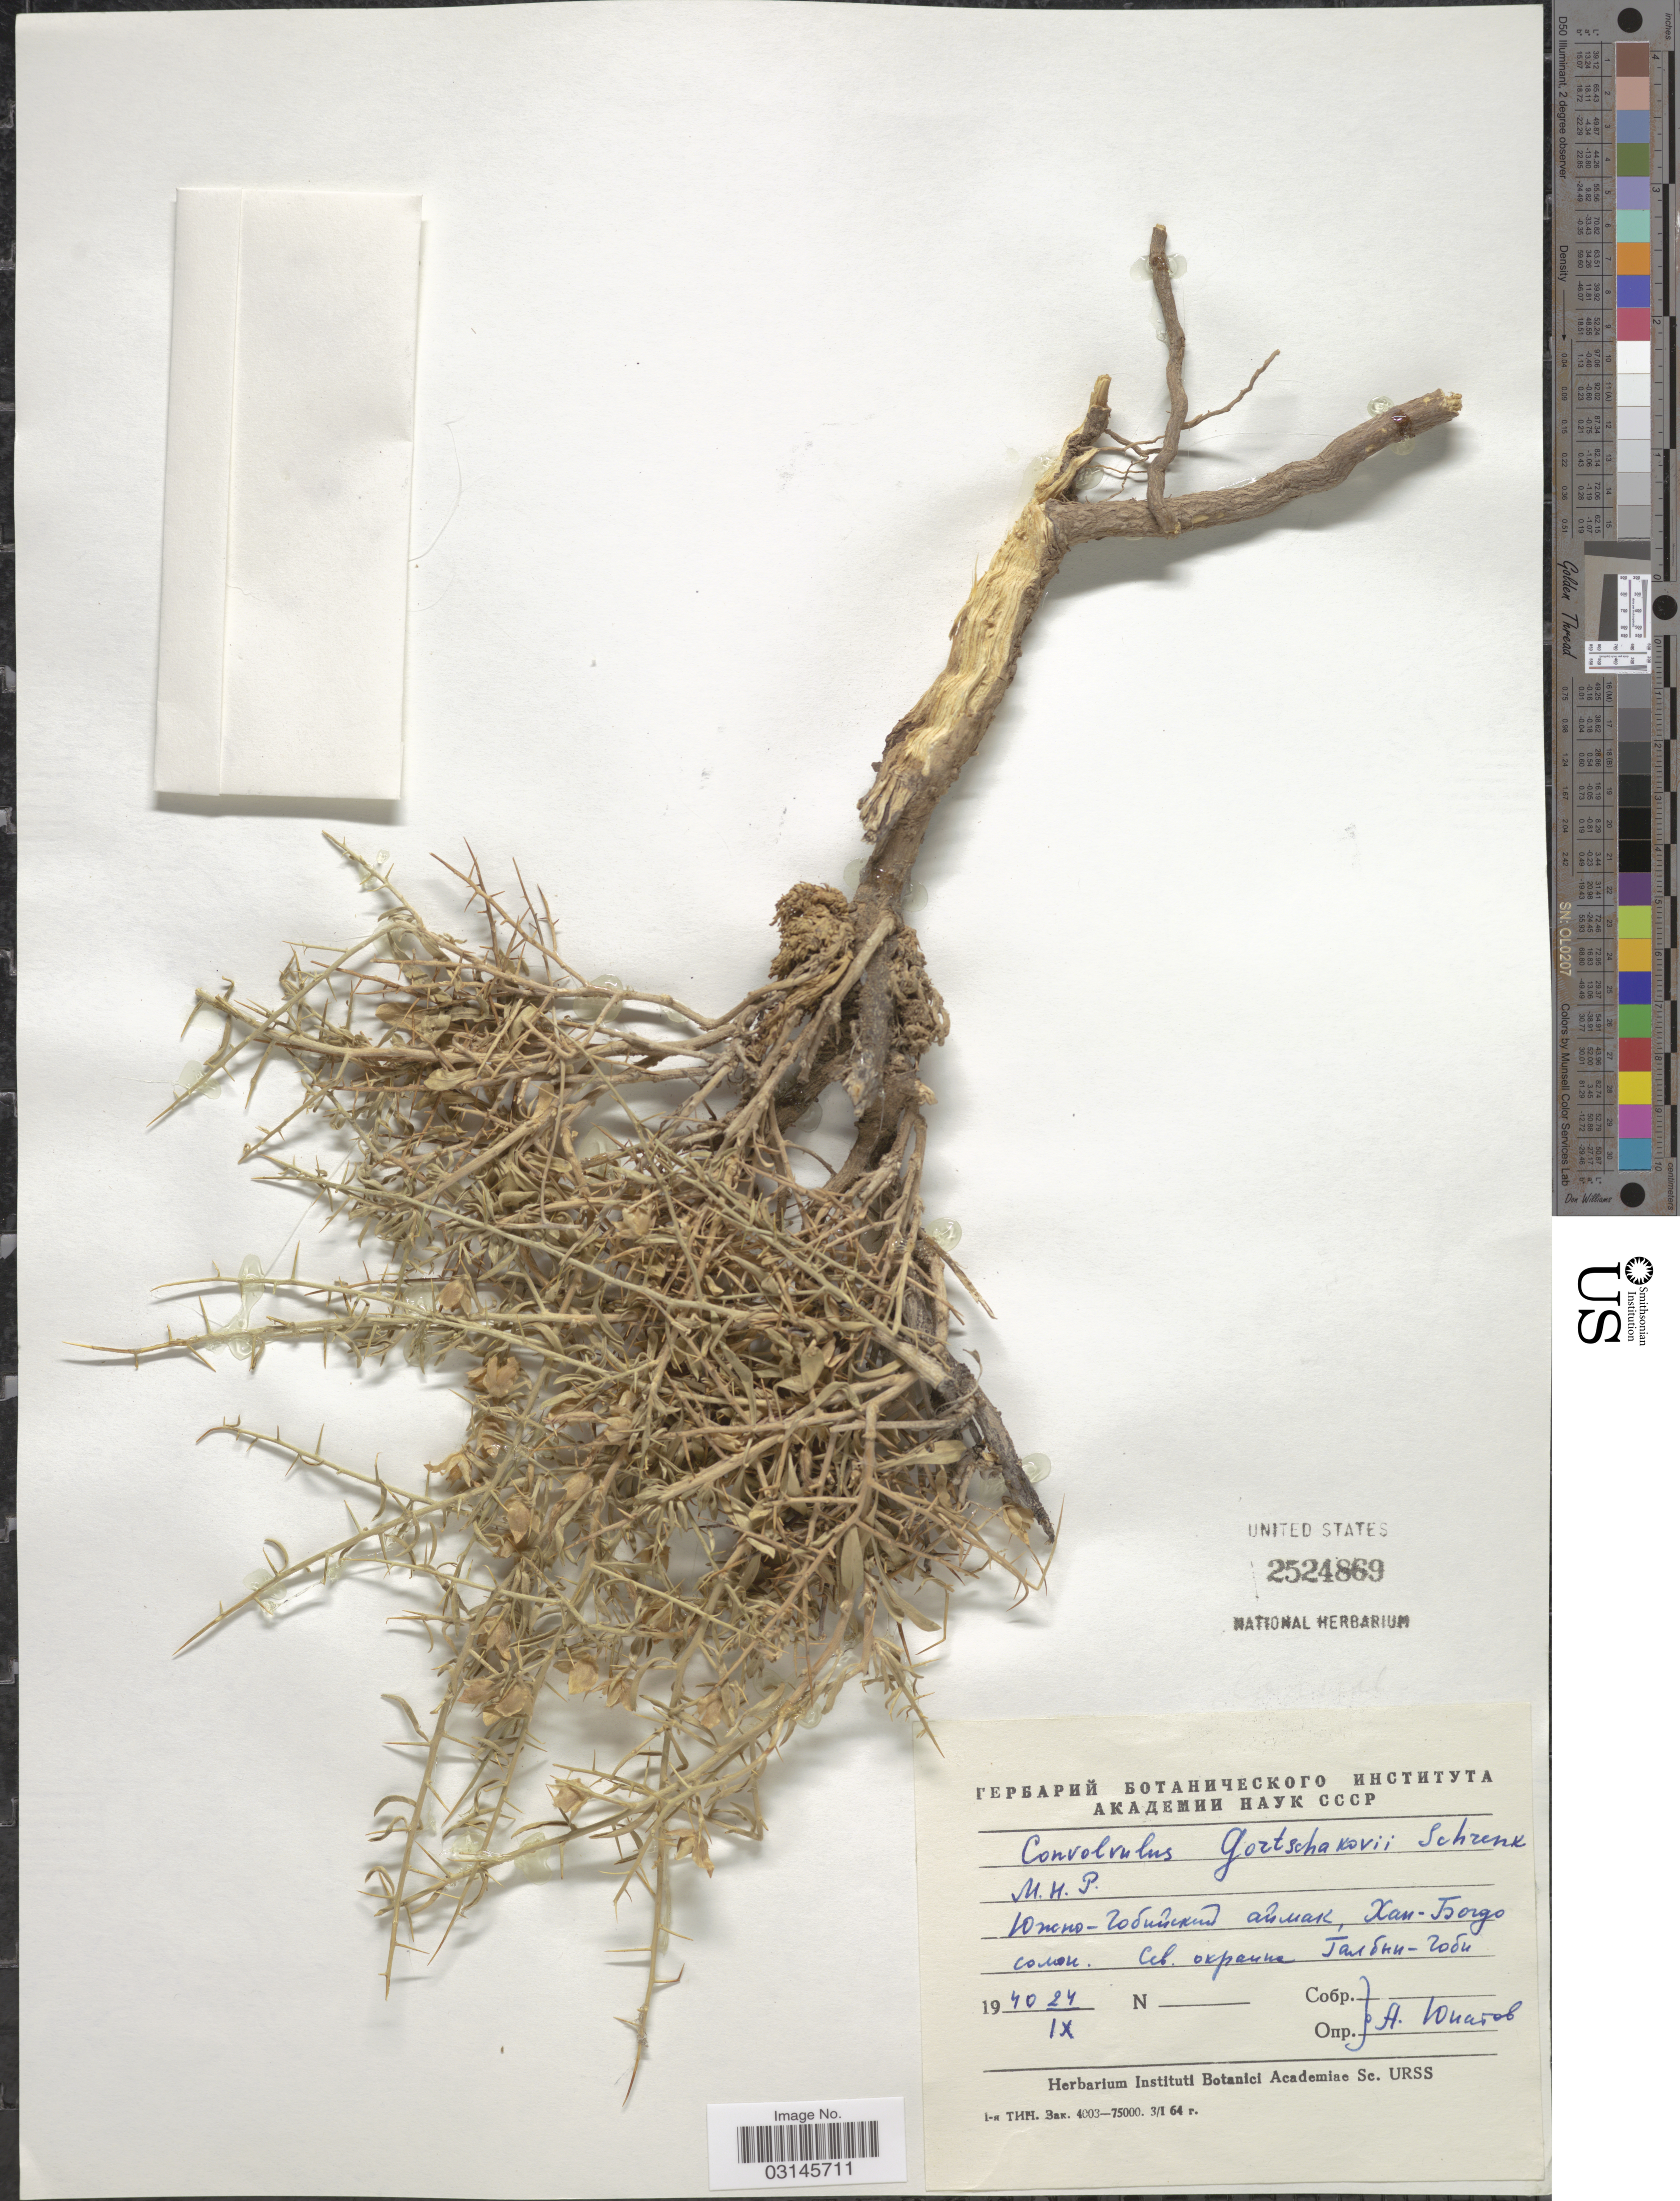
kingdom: Plantae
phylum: Tracheophyta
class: Magnoliopsida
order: Solanales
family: Convolvulaceae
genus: Convolvulus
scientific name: Convolvulus gortschakovii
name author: Schrenk ex Fisch. & C.A. Mey.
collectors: A. Unatov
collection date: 1940-09-24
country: Mongolia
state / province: Omnogovi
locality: Ihbulag.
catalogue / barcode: US 2524869